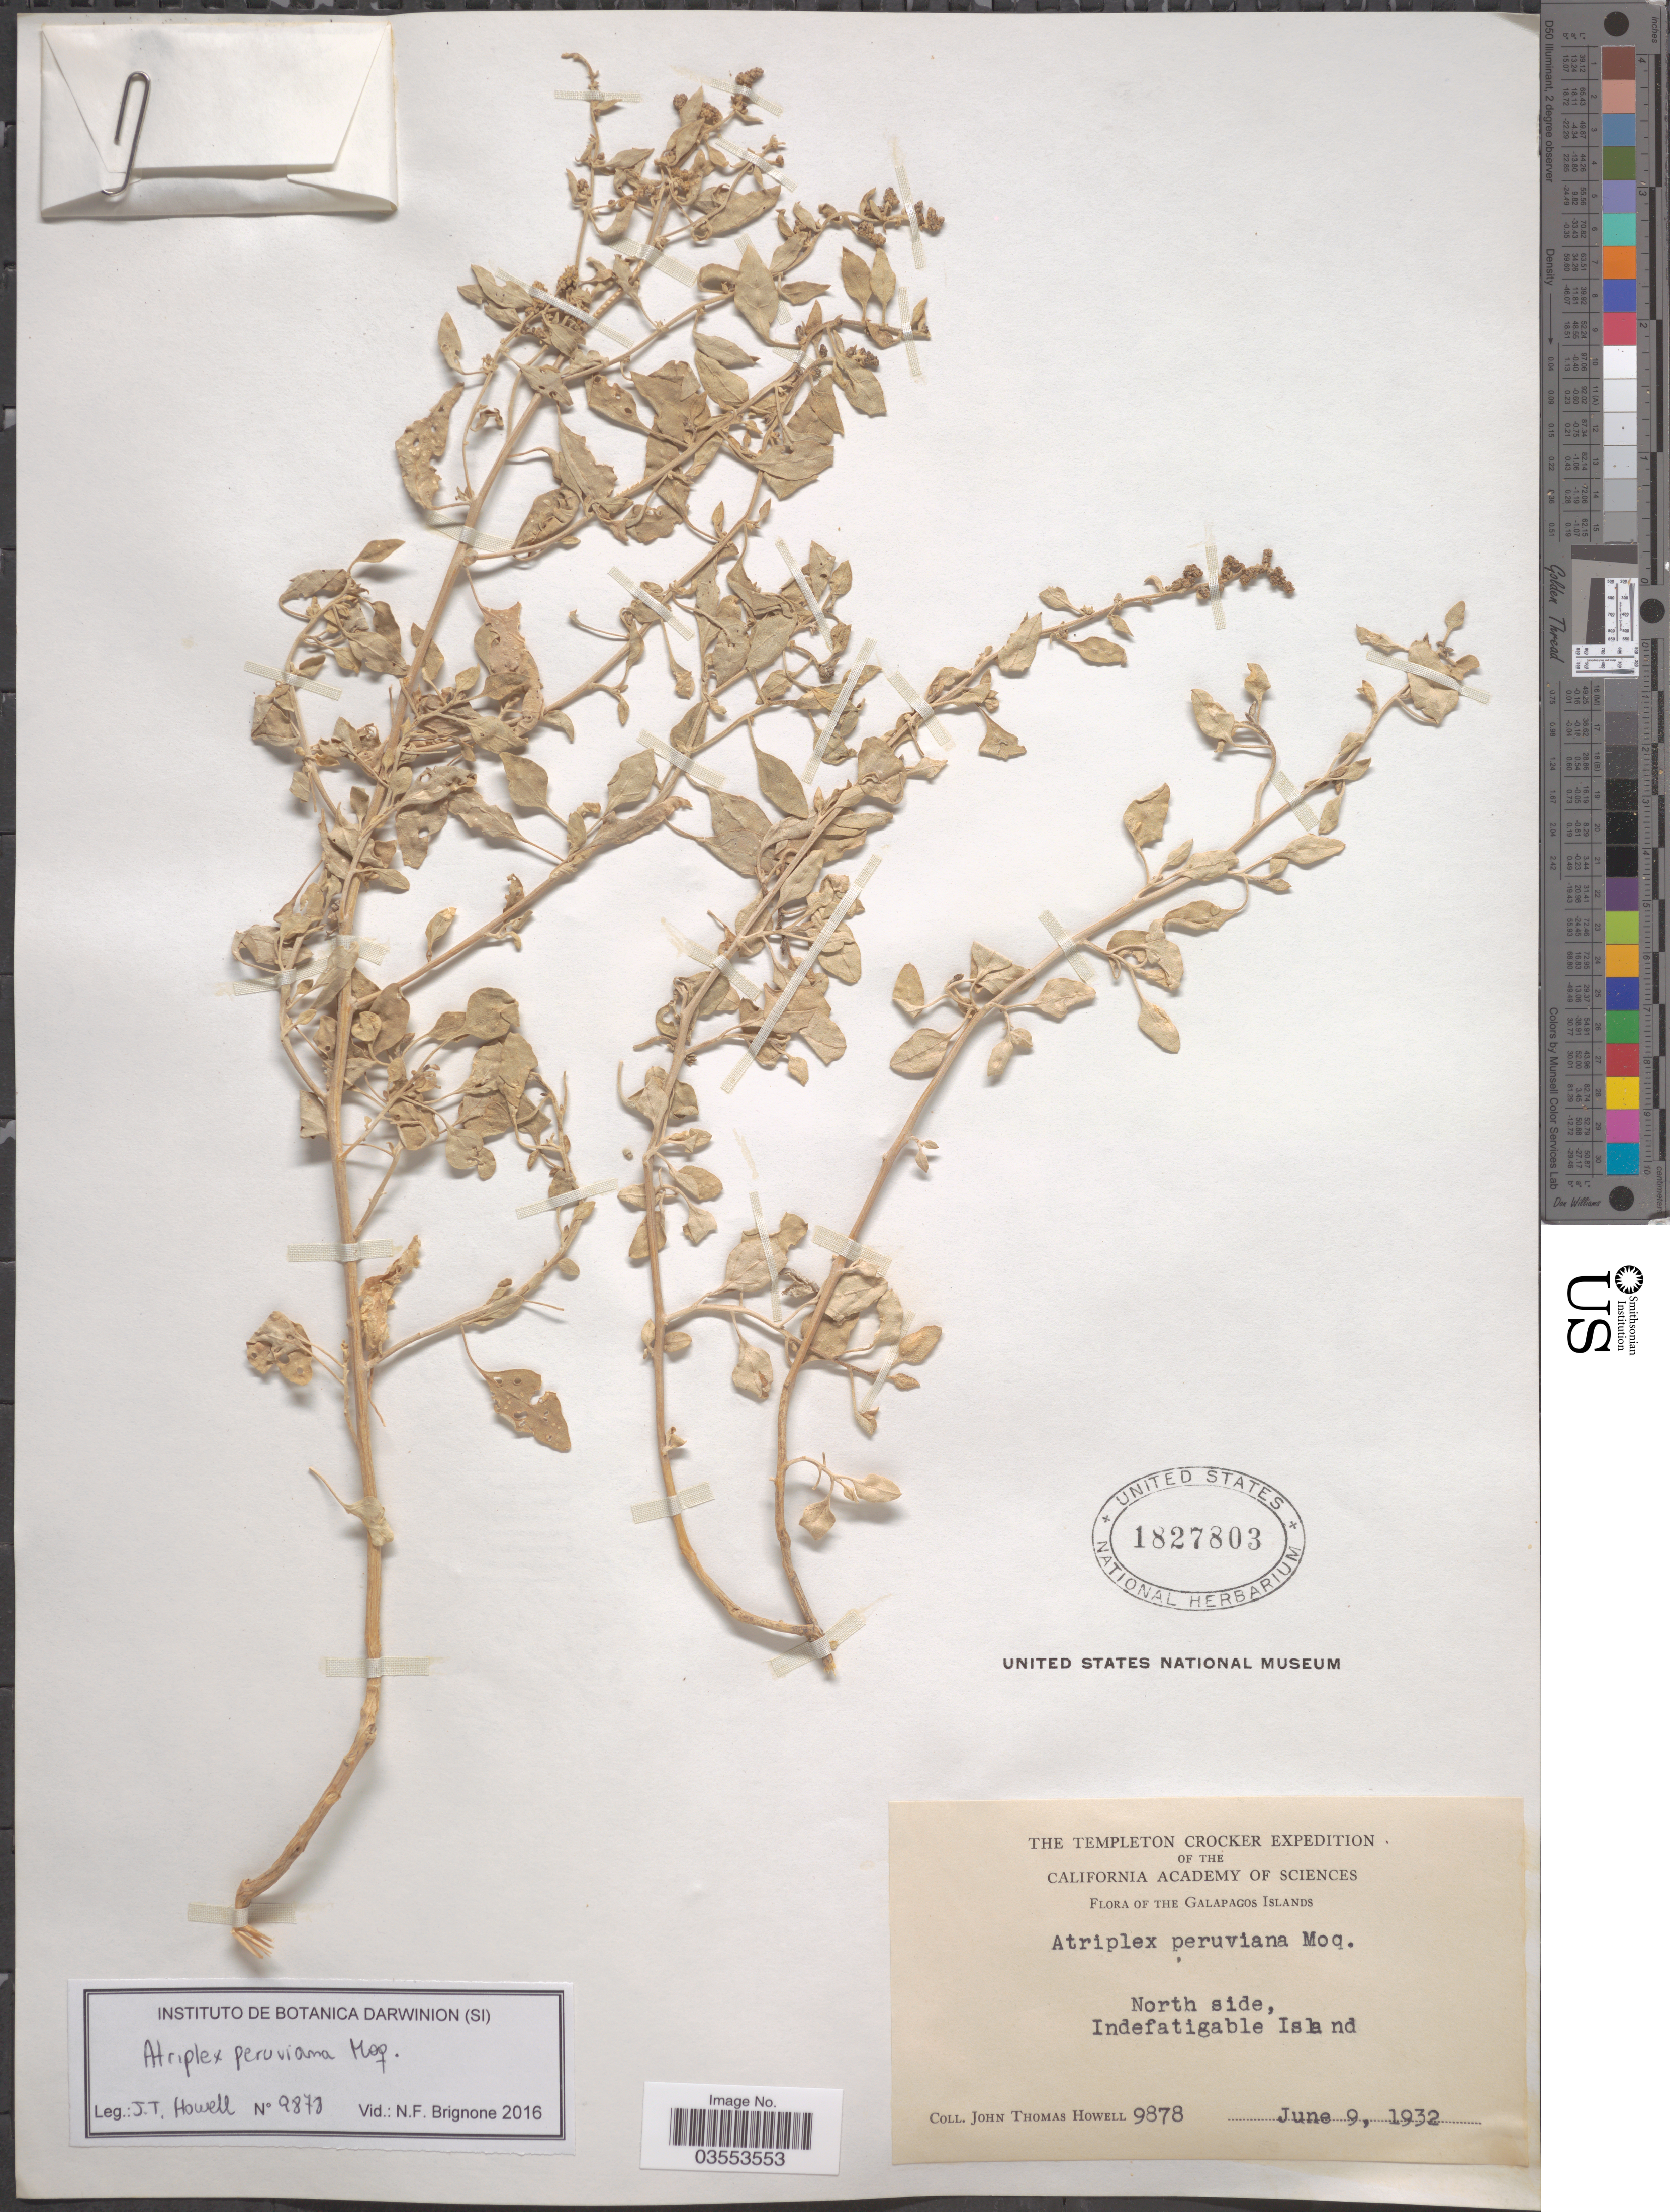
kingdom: Plantae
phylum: Tracheophyta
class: Magnoliopsida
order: Caryophyllales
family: Amaranthaceae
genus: Atriplex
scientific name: Atriplex peruviana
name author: Moq.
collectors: J. T. Howell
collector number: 9878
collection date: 1932-06-09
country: Ecuador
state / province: Colón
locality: Galapagos Islands. North side, Indefatigable Island.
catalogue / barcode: US 1827803